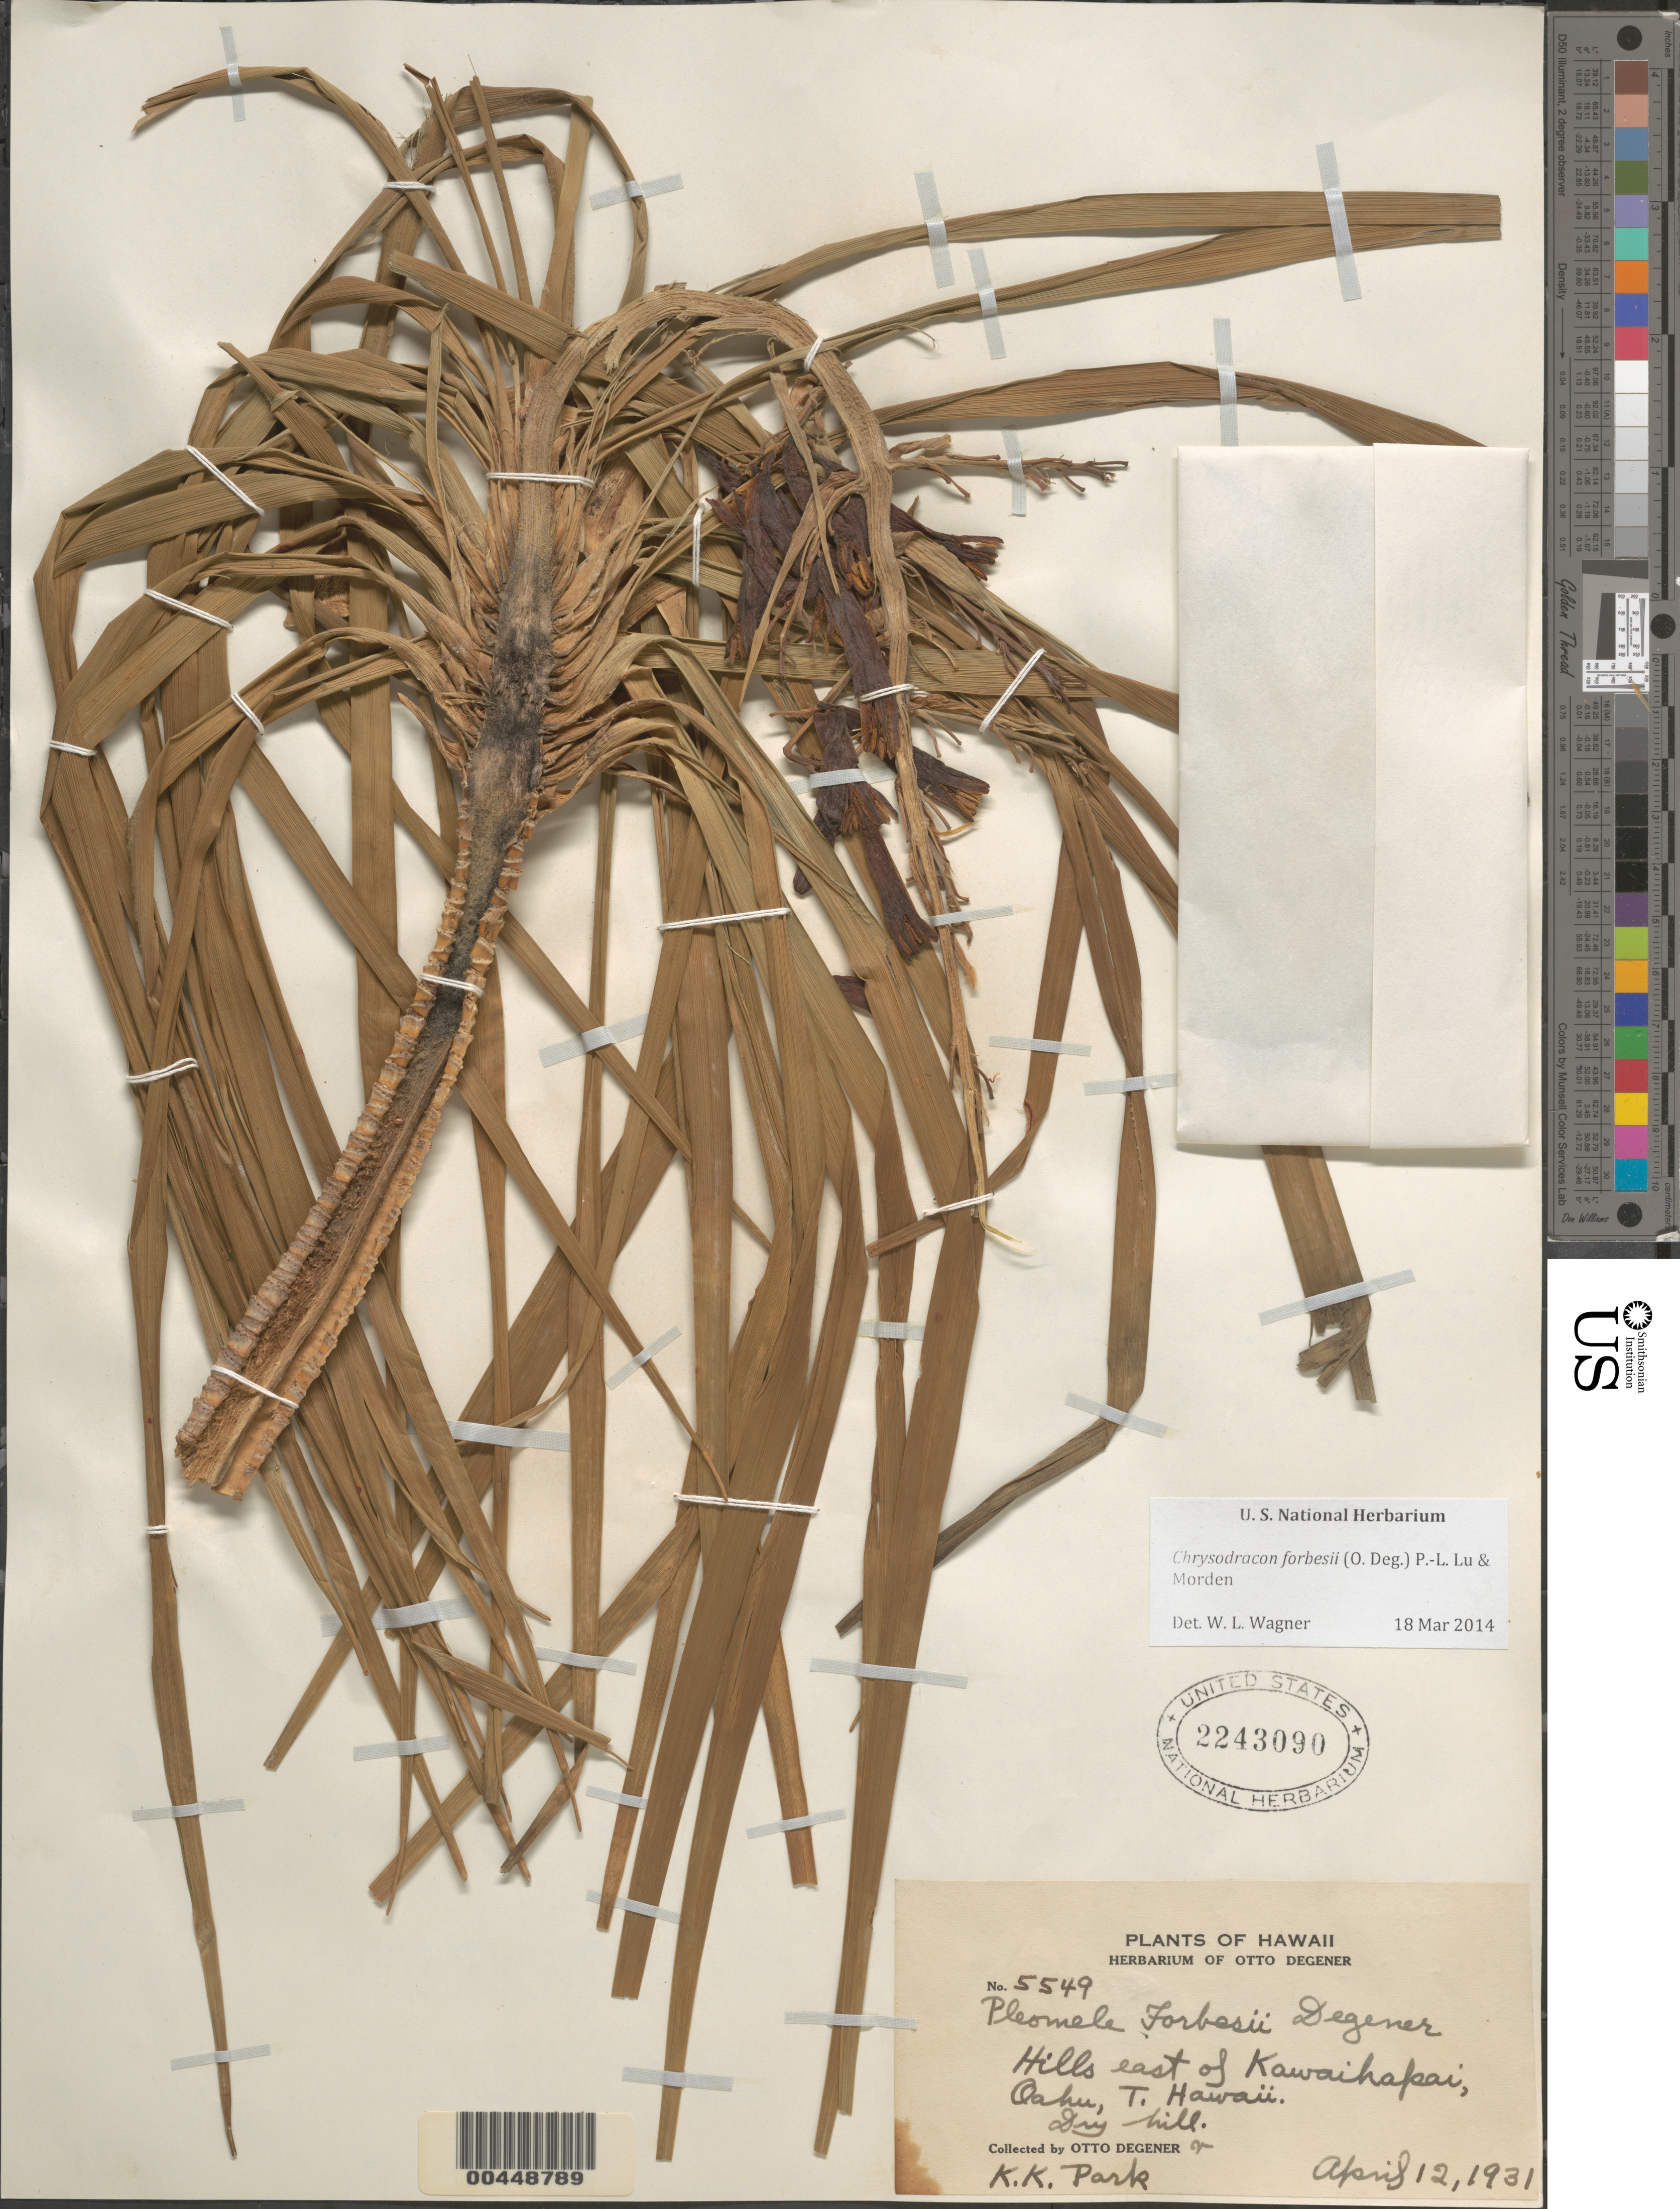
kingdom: Plantae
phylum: Tracheophyta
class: Liliopsida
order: Asparagales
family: Asparagaceae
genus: Dracaena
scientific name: Dracaena forbesii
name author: (O. Deg.) Jankalski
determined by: Wagner, W. L., (BOT), Smithsonian Institution - National Museum of Natural History (UNITED STATES)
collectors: O. Degener & K. Park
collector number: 5549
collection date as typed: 12 Apr 1931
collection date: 1931-04-12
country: United States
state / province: Hawaii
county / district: Honolulu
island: Oahu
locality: Hills E of Kawaihapai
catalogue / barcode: US 2243090